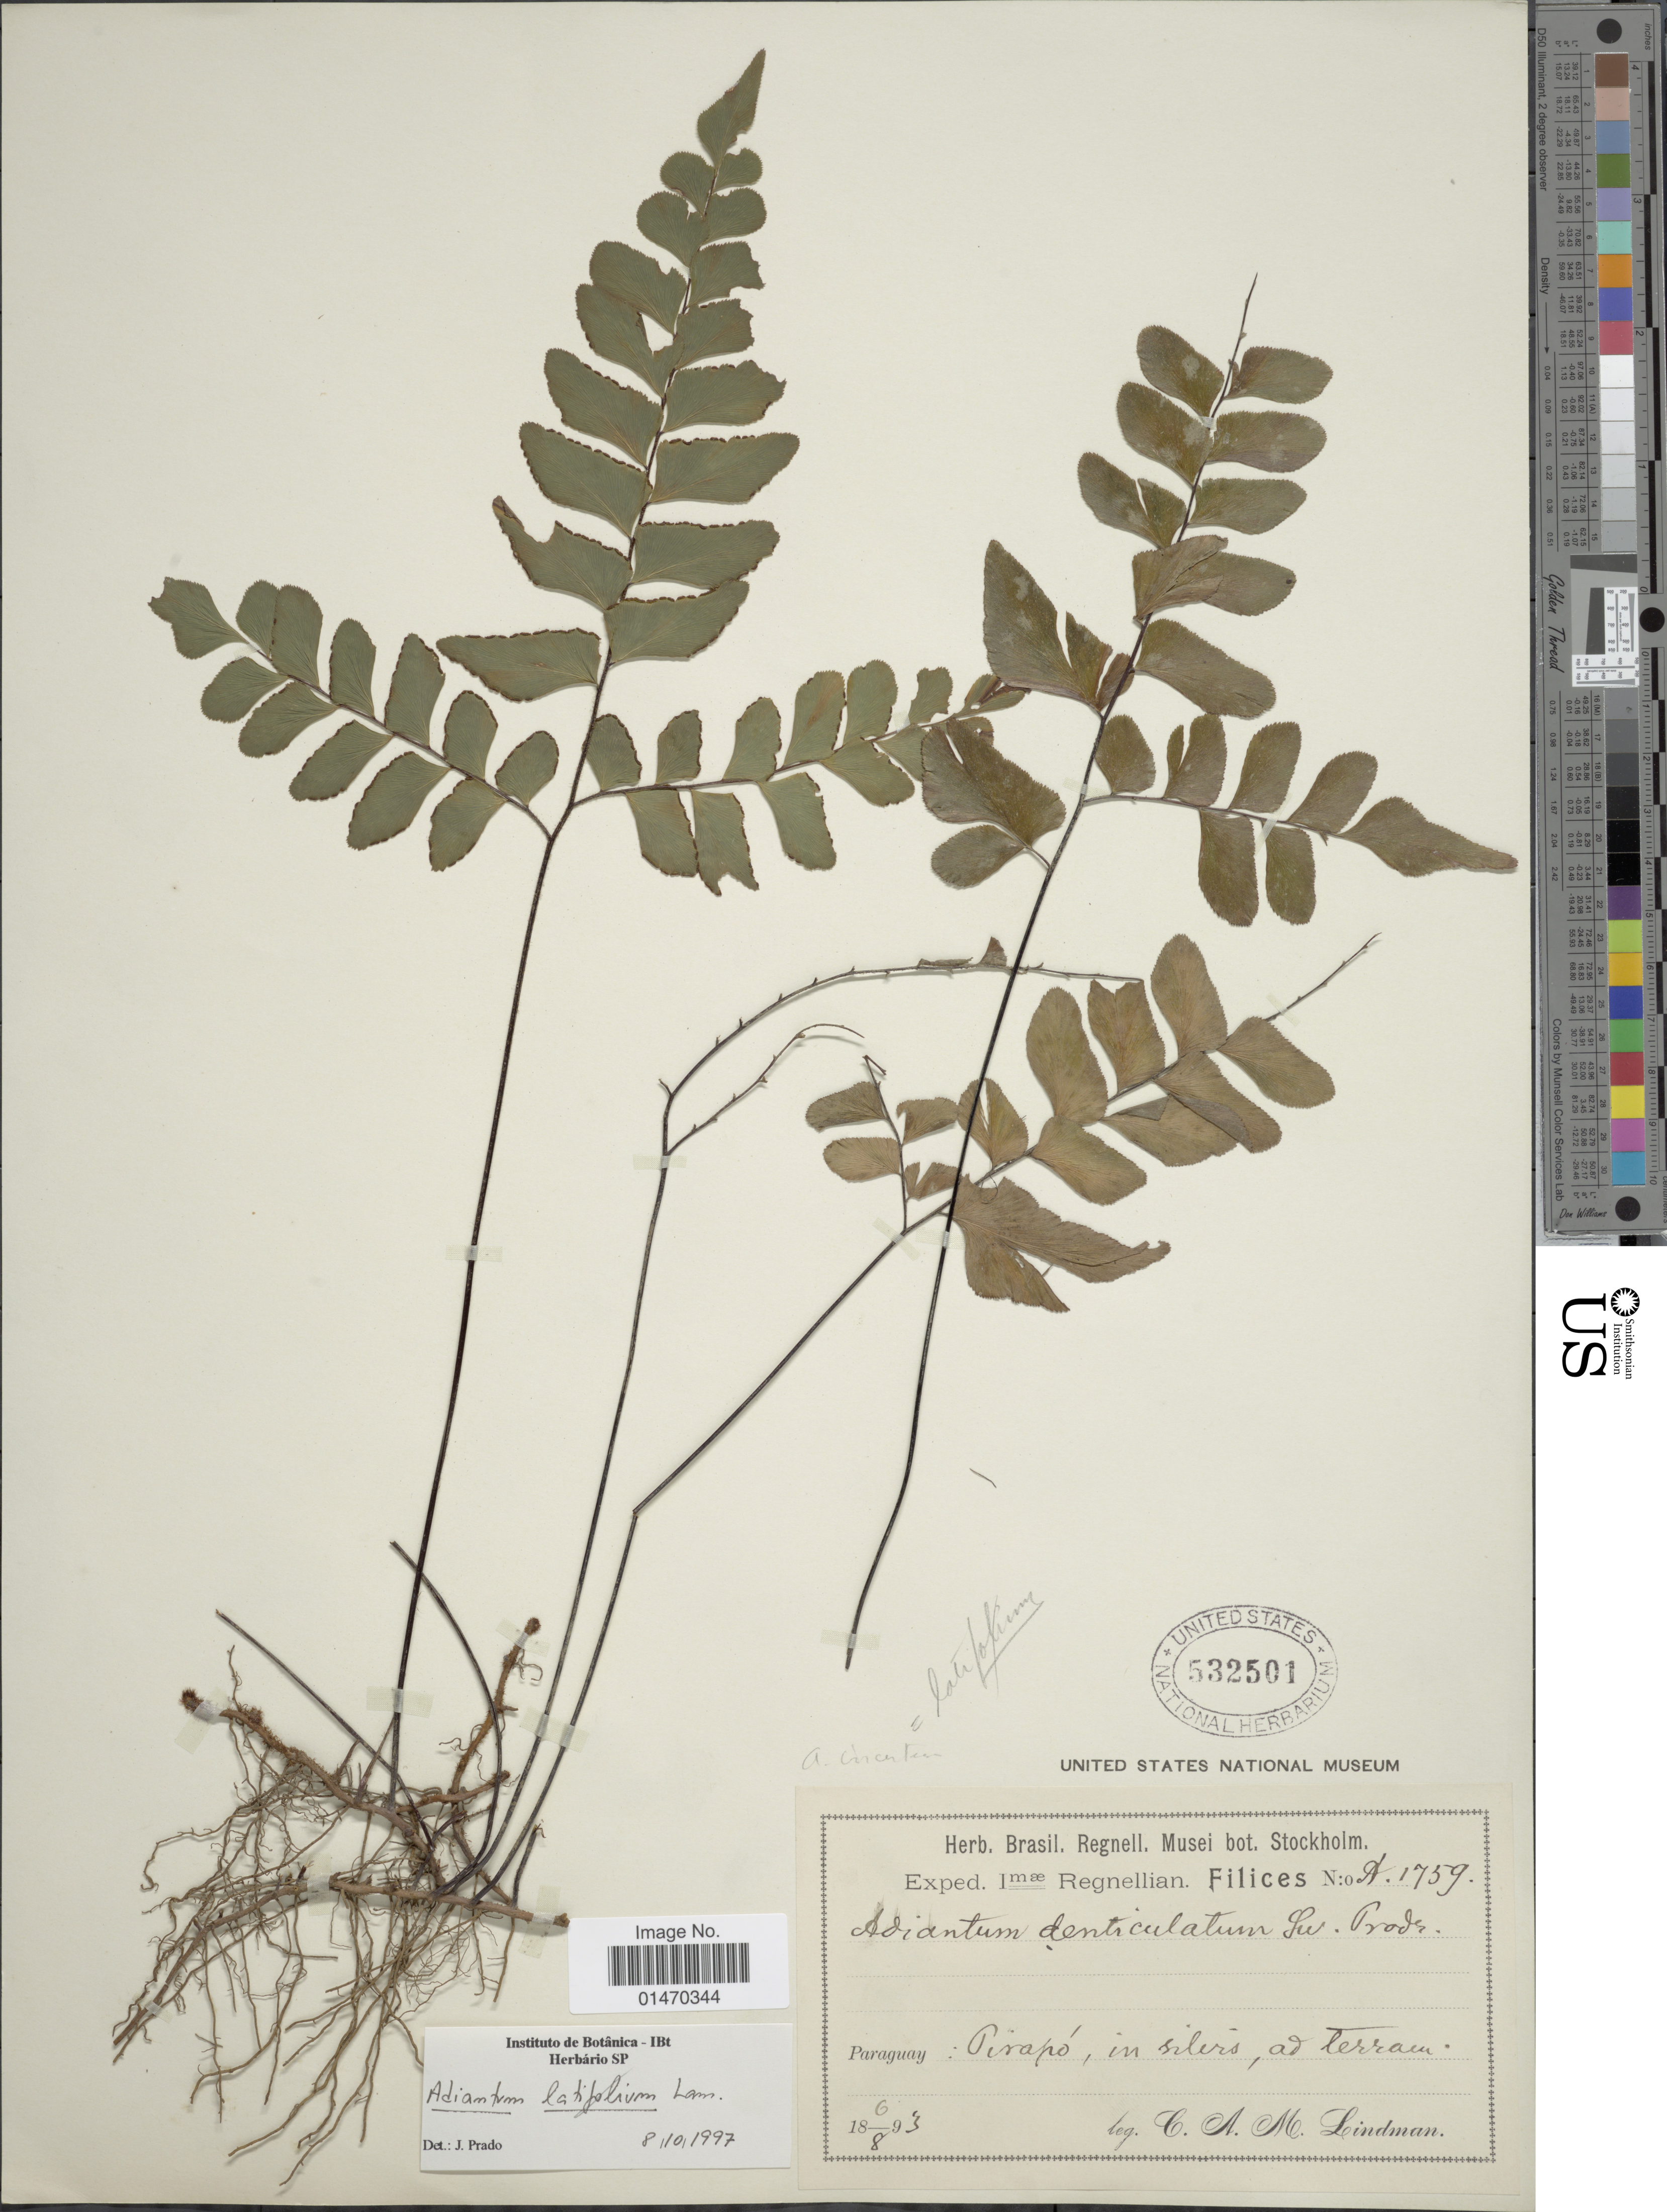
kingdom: Plantae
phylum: Tracheophyta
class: Polypodiopsida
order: Polypodiales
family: Pteridaceae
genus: Adiantum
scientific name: Adiantum incertum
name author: Lindm.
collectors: C. A. M. Lindman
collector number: A 1759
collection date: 1893-08-06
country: Paraguay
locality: Pirapó, in silvis, ad Terrace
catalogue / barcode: US 532501